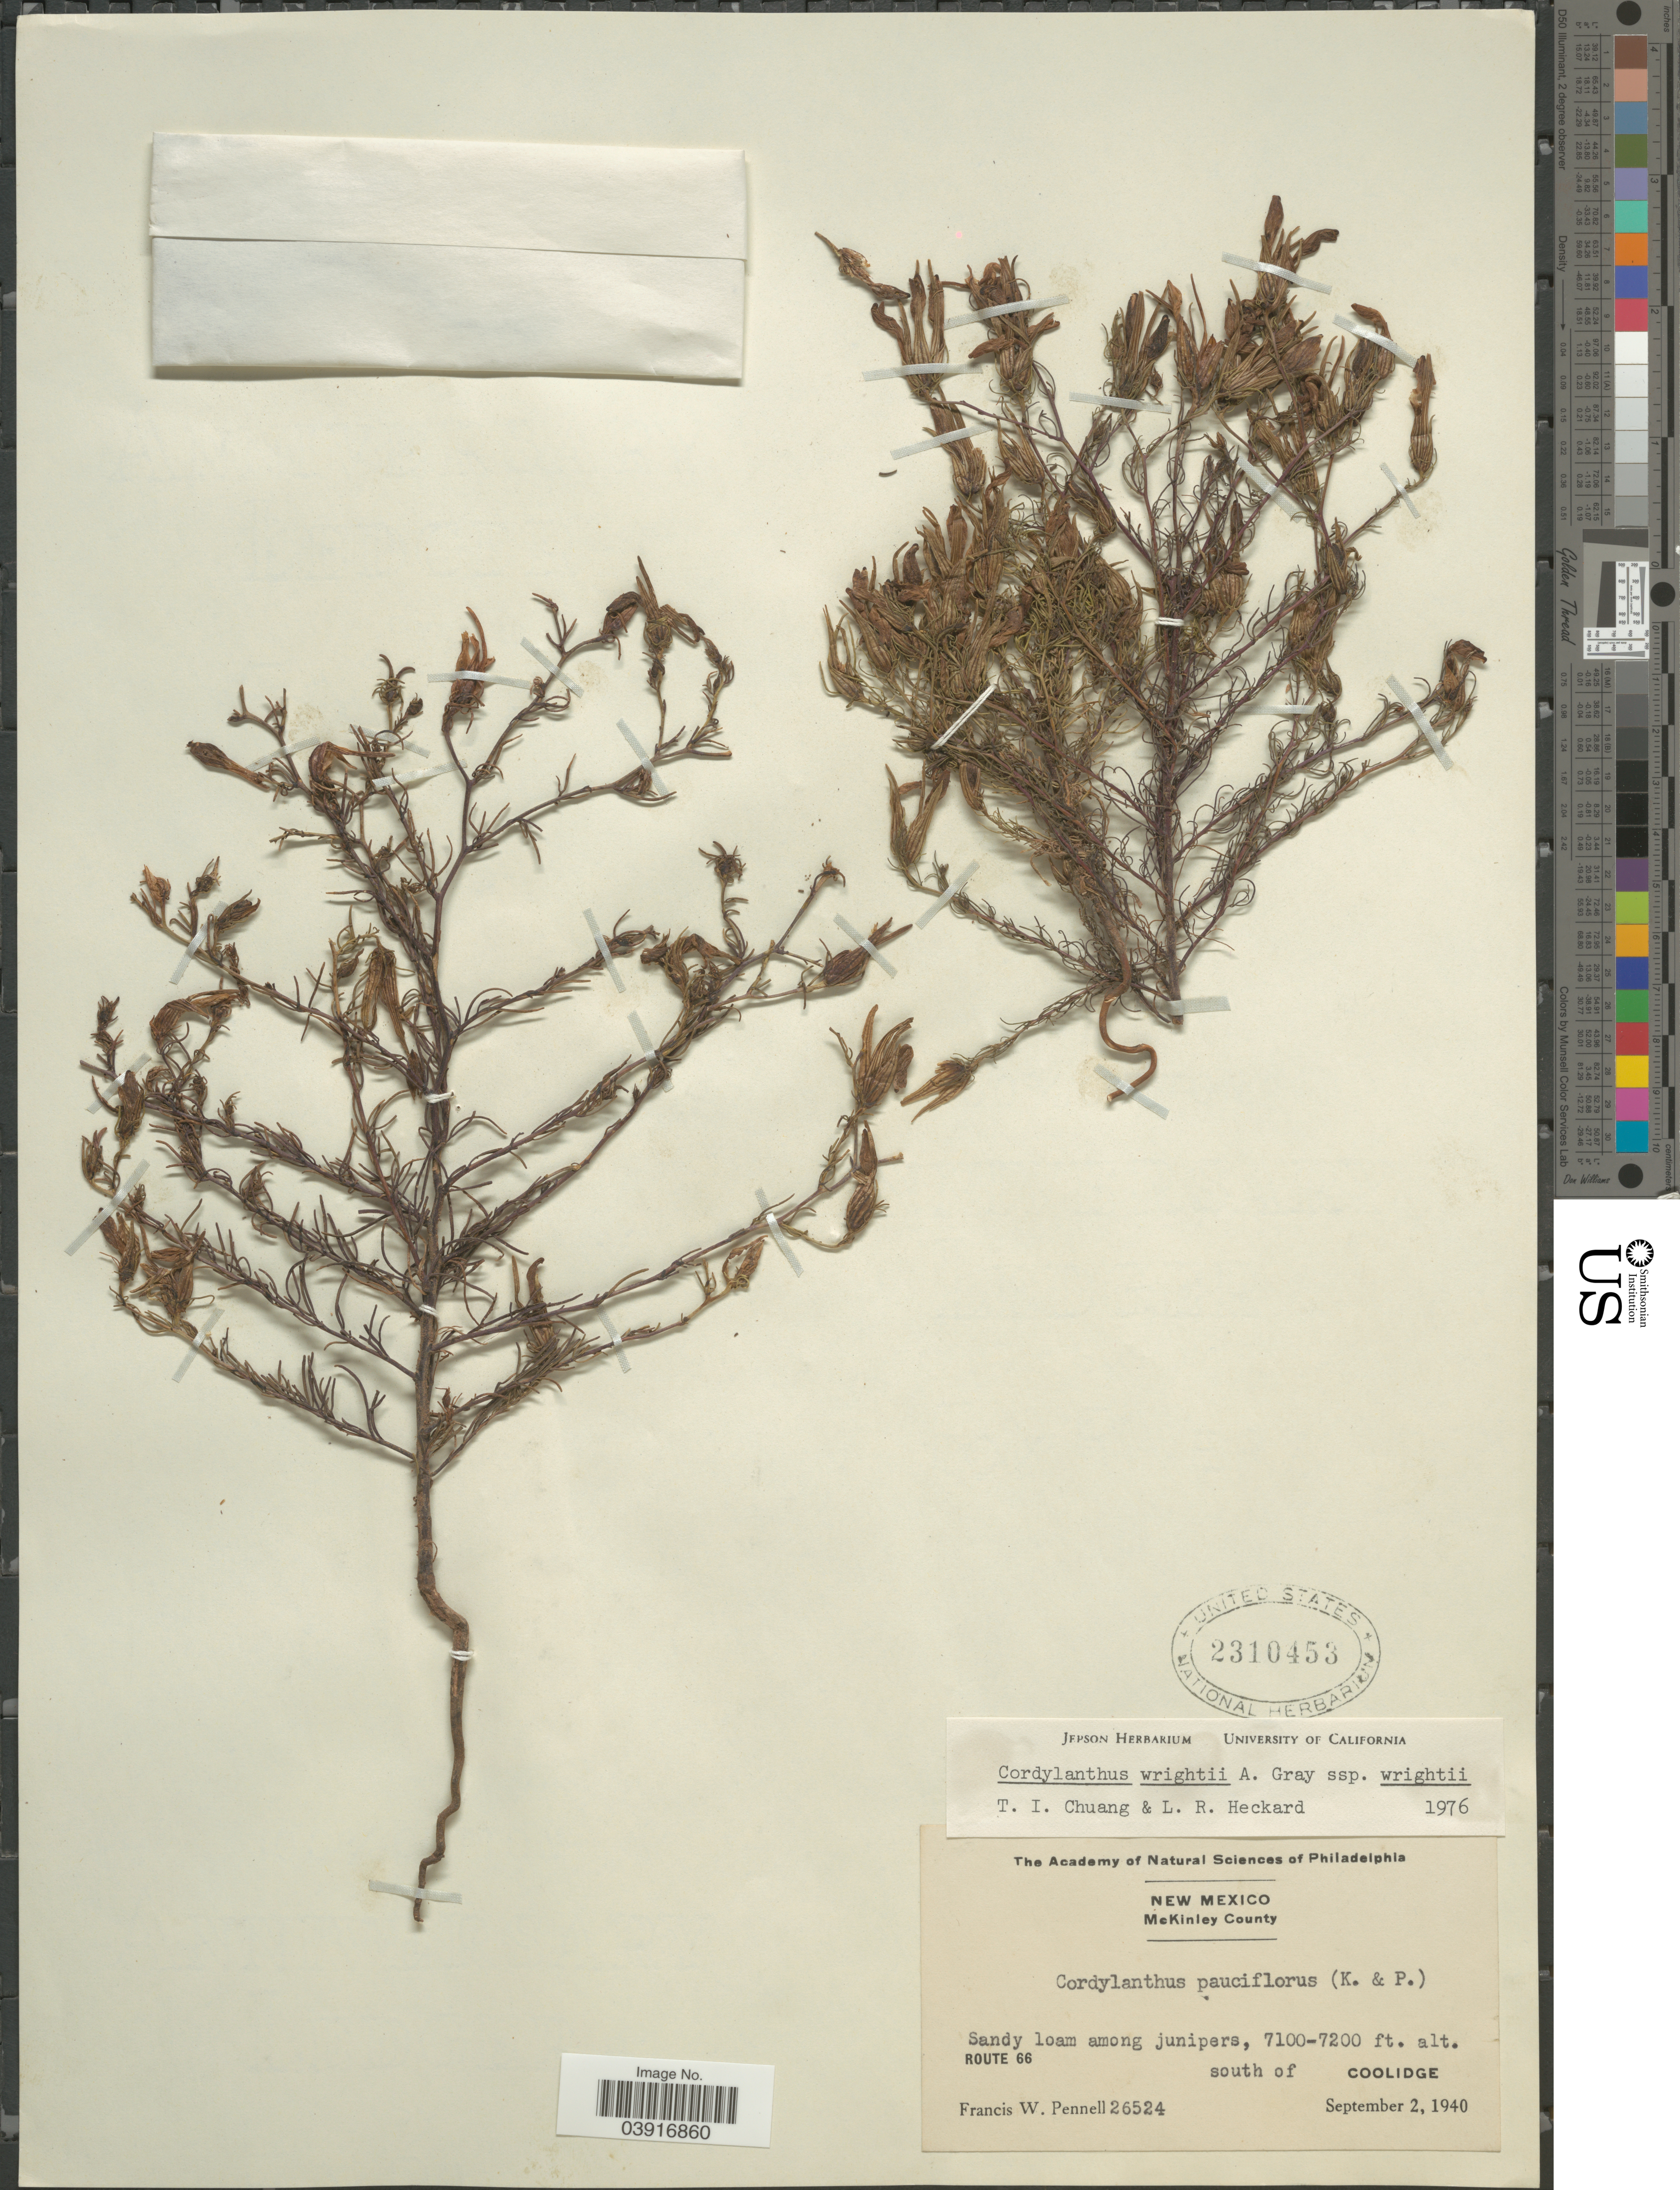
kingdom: Plantae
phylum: Tracheophyta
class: Magnoliopsida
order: Lamiales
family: Orobanchaceae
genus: Cordylanthus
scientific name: Cordylanthus wrightii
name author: A. Gray in Emory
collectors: F. W. Pennell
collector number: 26524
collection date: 1940-09-02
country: United States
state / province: New Mexico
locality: McKinley County. Route 66, south of Coolidge.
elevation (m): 2164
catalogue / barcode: US 2310453